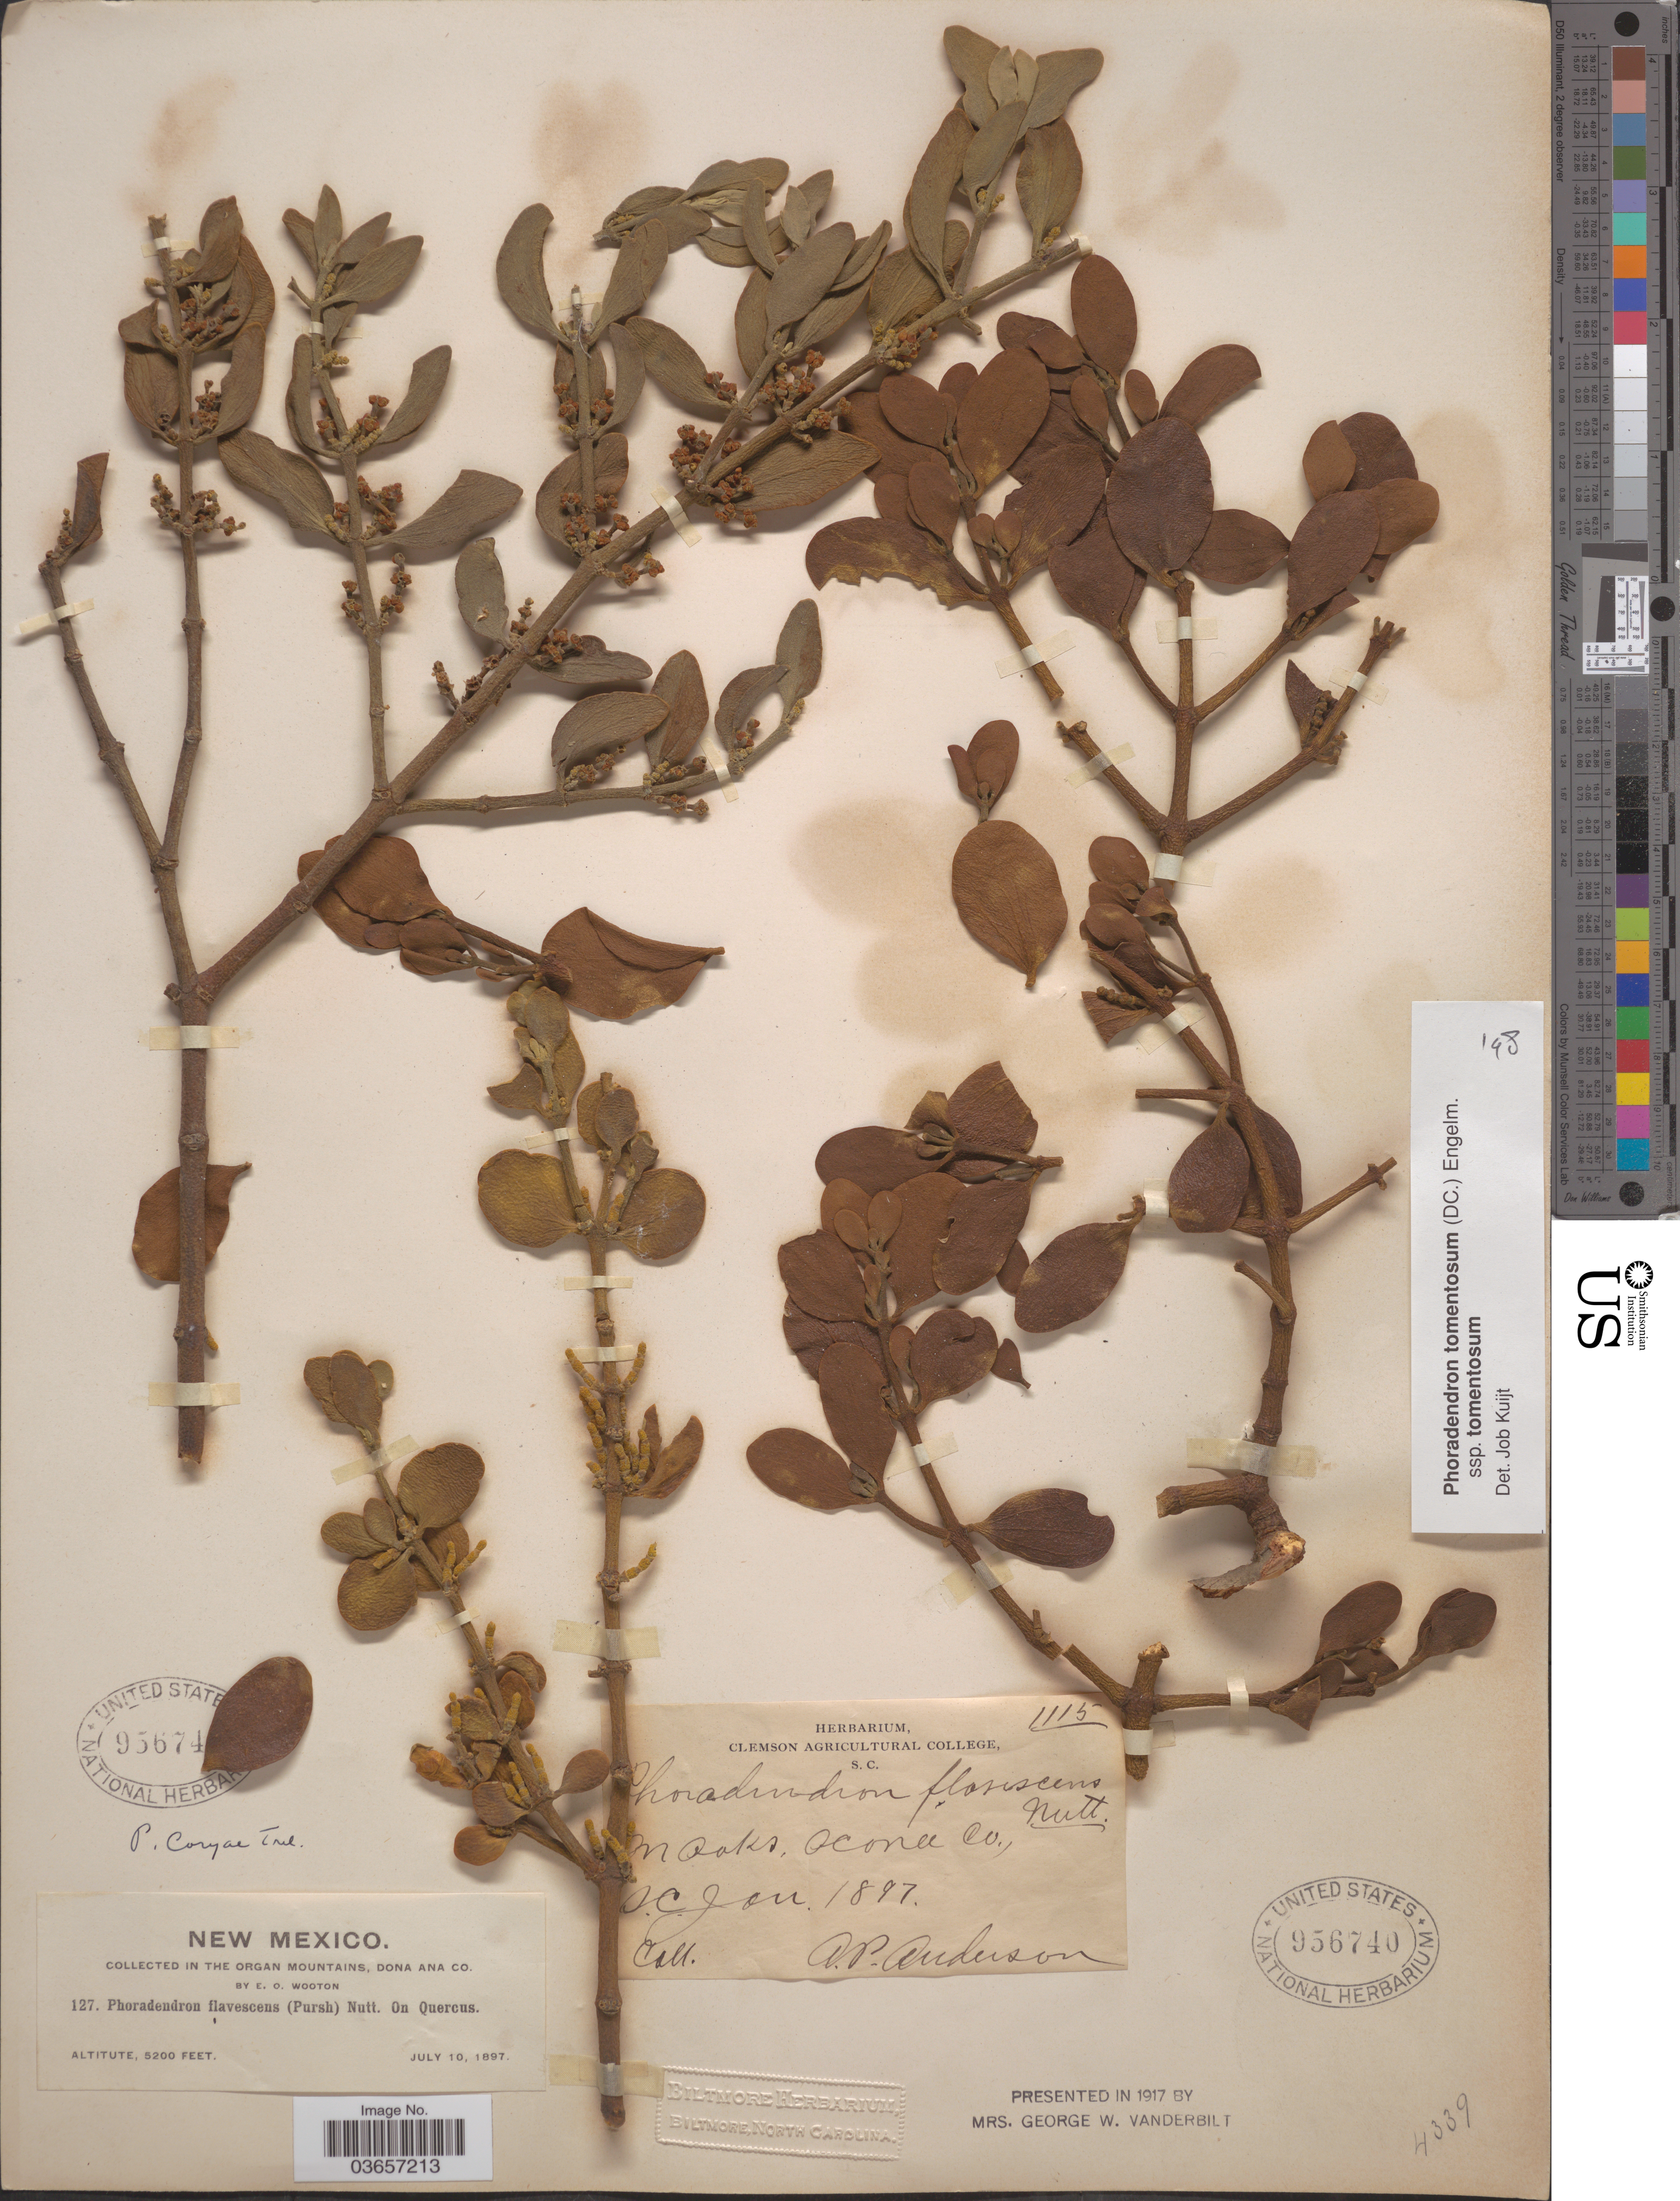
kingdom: Plantae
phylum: Tracheophyta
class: Magnoliopsida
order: Santalales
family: Viscaceae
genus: Phoradendron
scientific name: Phoradendron tomentosum subsp. tomentosum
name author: DC.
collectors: A. P. Anderson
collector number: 1115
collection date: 1897-01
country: United States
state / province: South Carolina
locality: Oconee Co.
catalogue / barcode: US 956740-2